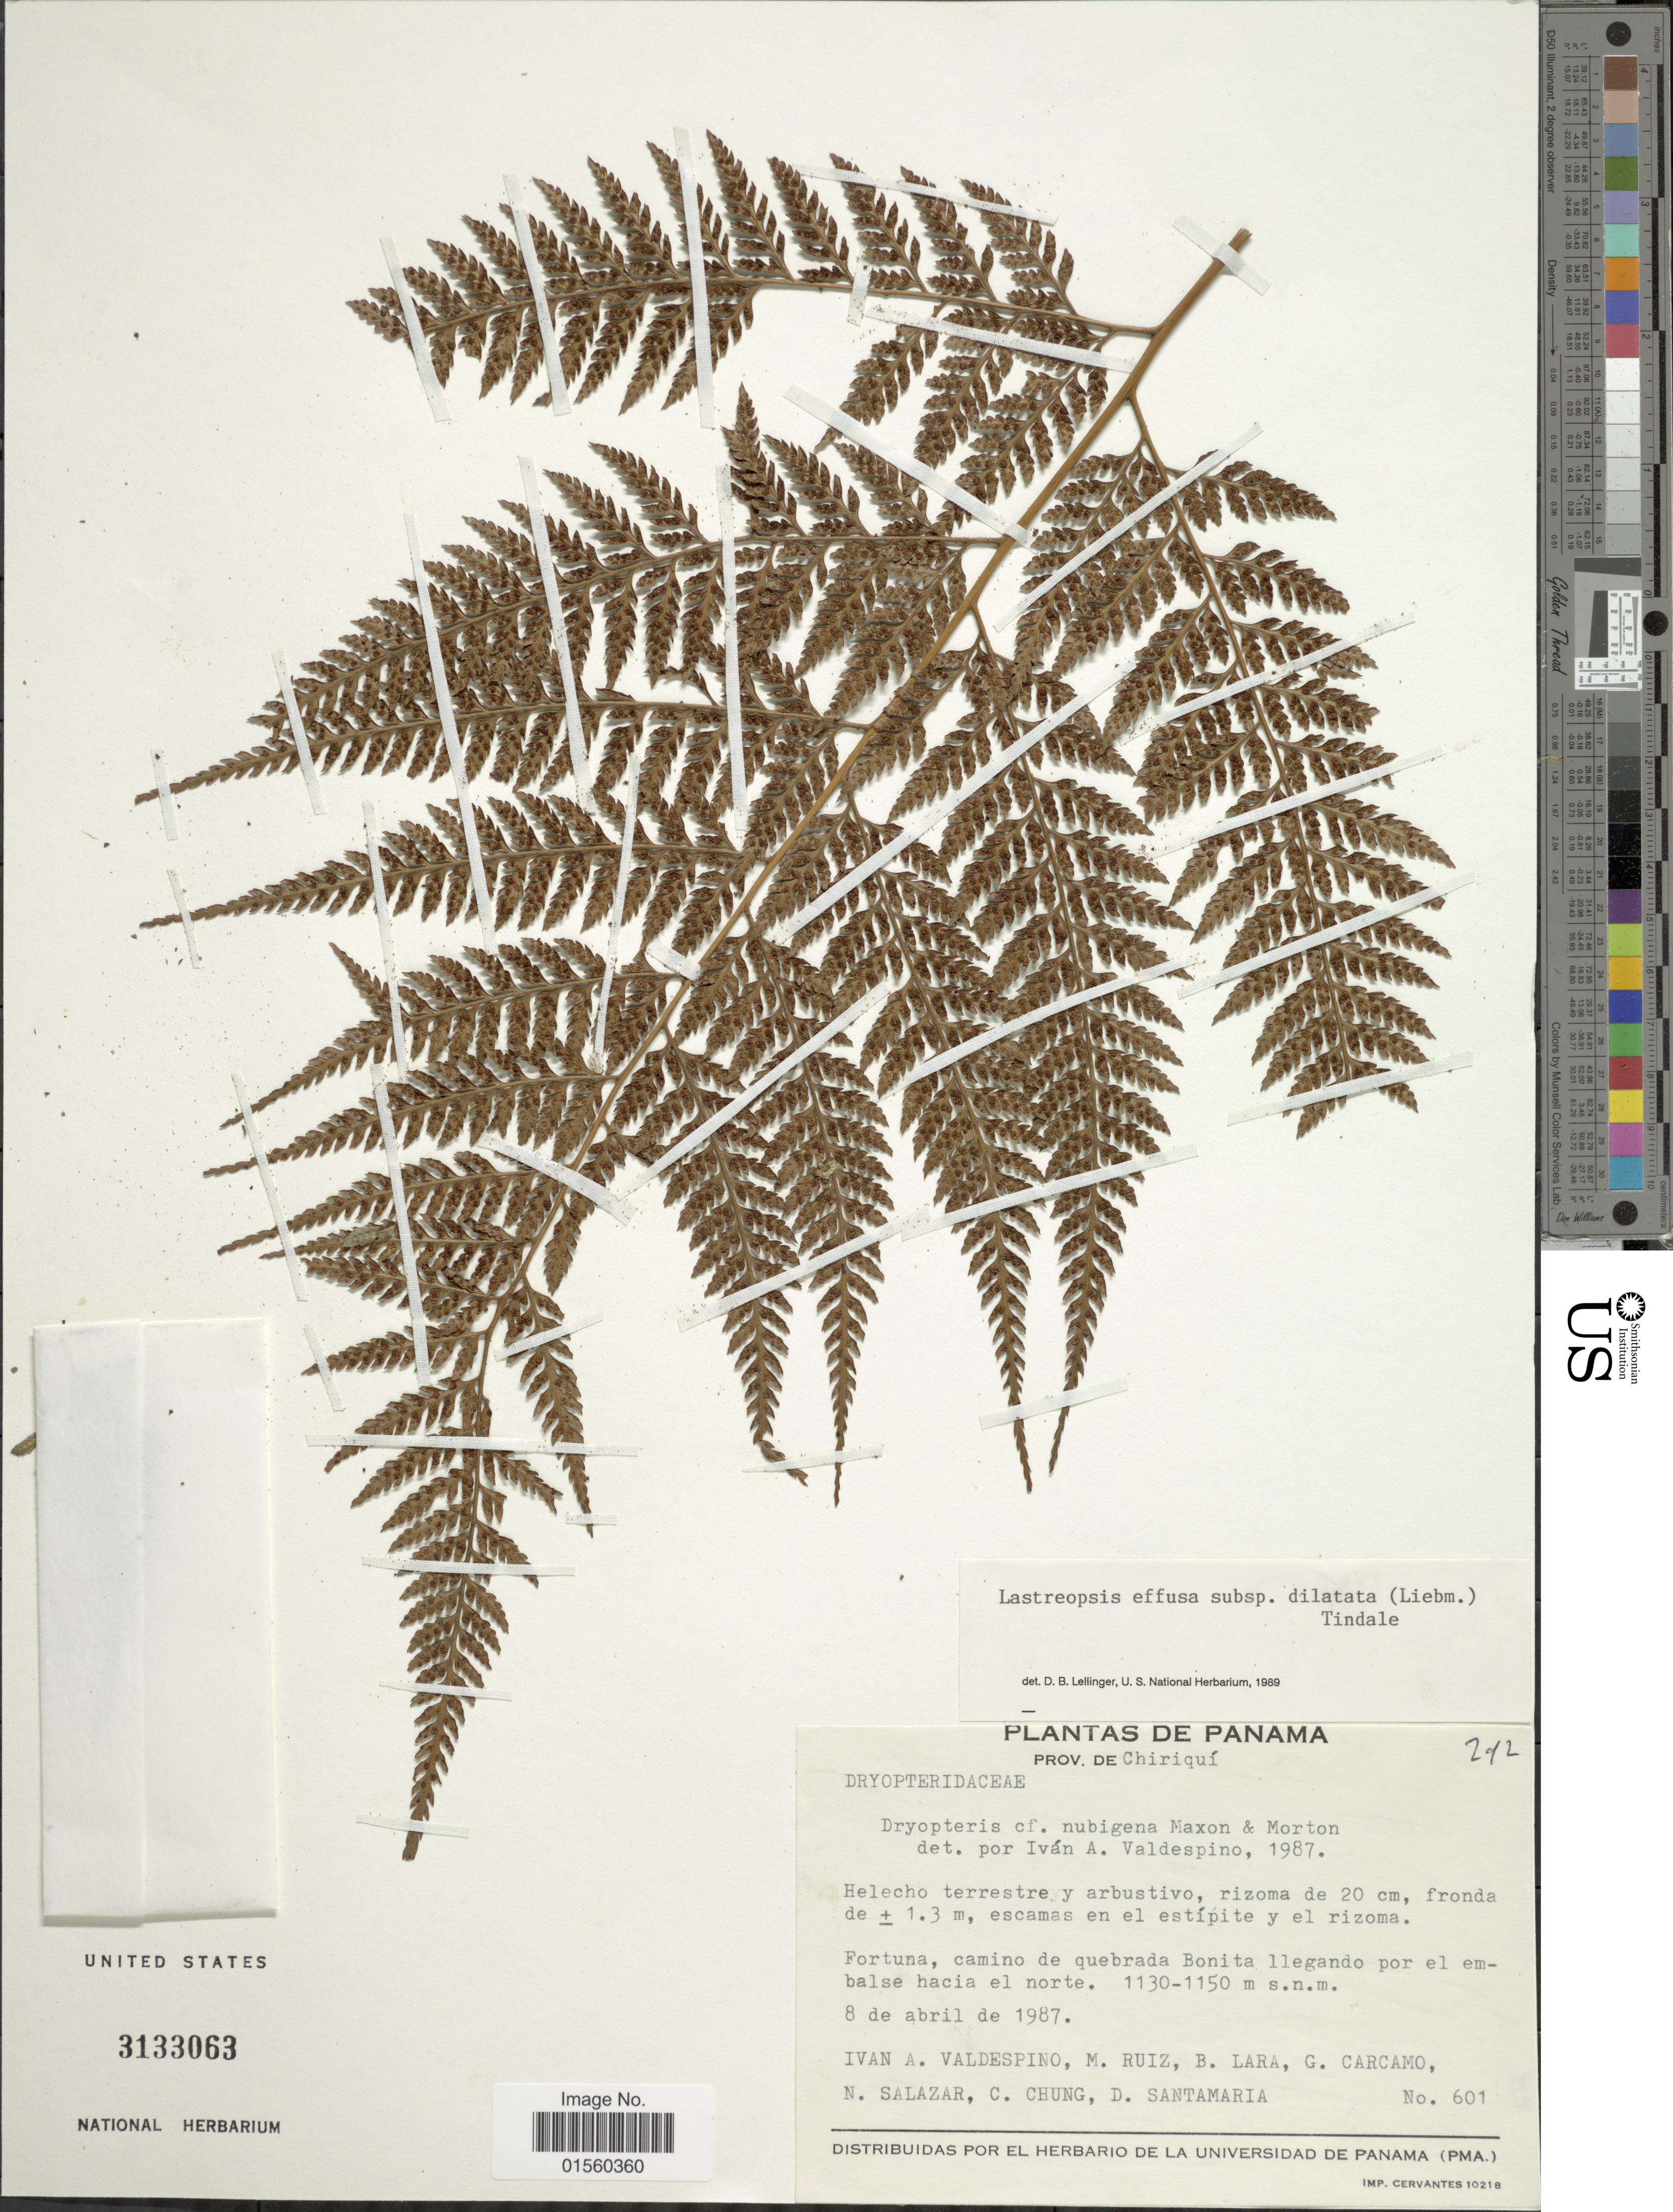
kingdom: Plantae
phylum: Tracheophyta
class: Polypodiopsida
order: Polypodiales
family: Dryopteridaceae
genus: Parapolystichum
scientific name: Parapolystichum effusum var. effusum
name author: (Sw.) Ching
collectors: I. A. Valdespino, M. Ruiz, B. Lara, G. Carcamo & et al.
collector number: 601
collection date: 1987-04-08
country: Panama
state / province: Chiriqui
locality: Prov. de Chiriqui, Fortuna, camino de quebrada Bonita llegando por el embalse hacia el norte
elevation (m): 1130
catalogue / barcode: US 3133063